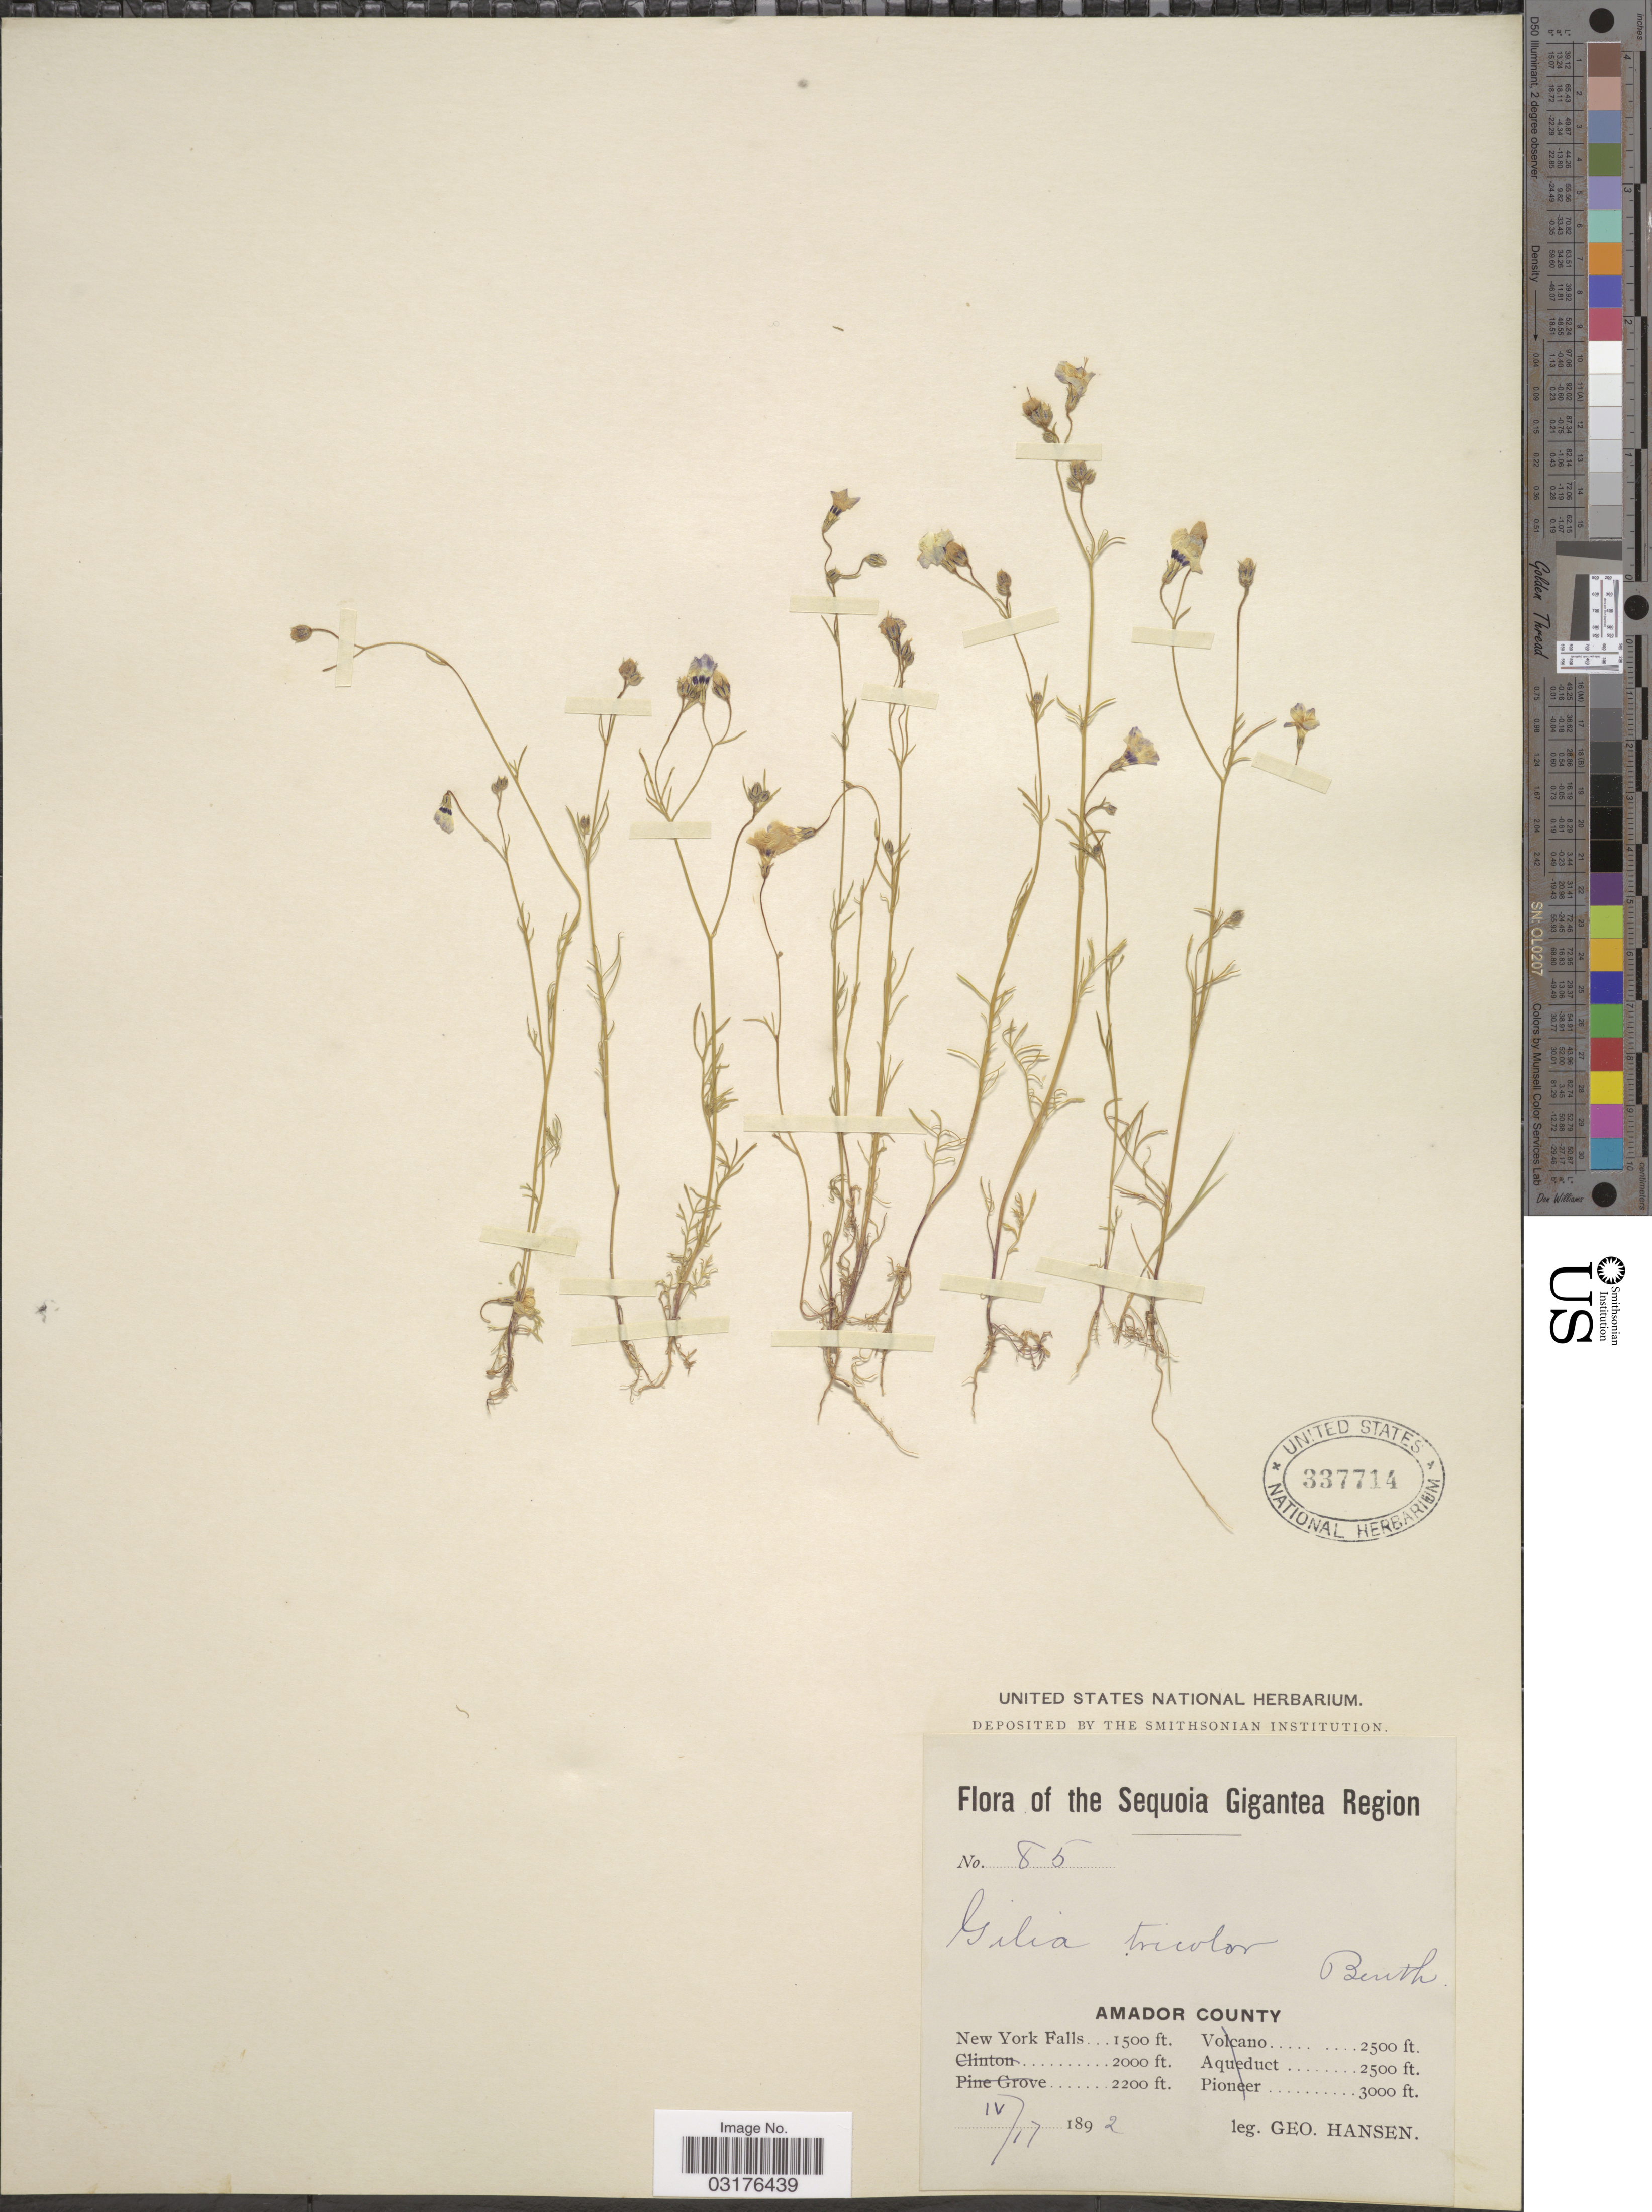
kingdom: Plantae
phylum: Tracheophyta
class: Magnoliopsida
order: Ericales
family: Polemoniaceae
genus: Gilia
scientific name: Gilia tricolor subsp. diffusa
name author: (Congdon) H. Mason & A.D. Grant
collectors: G. Hansen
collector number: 85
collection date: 1892-04-17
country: United States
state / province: California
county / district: Amador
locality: The Sequoia Gigantea Region, Amador County, New York Falls.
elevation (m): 457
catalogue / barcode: US 337714